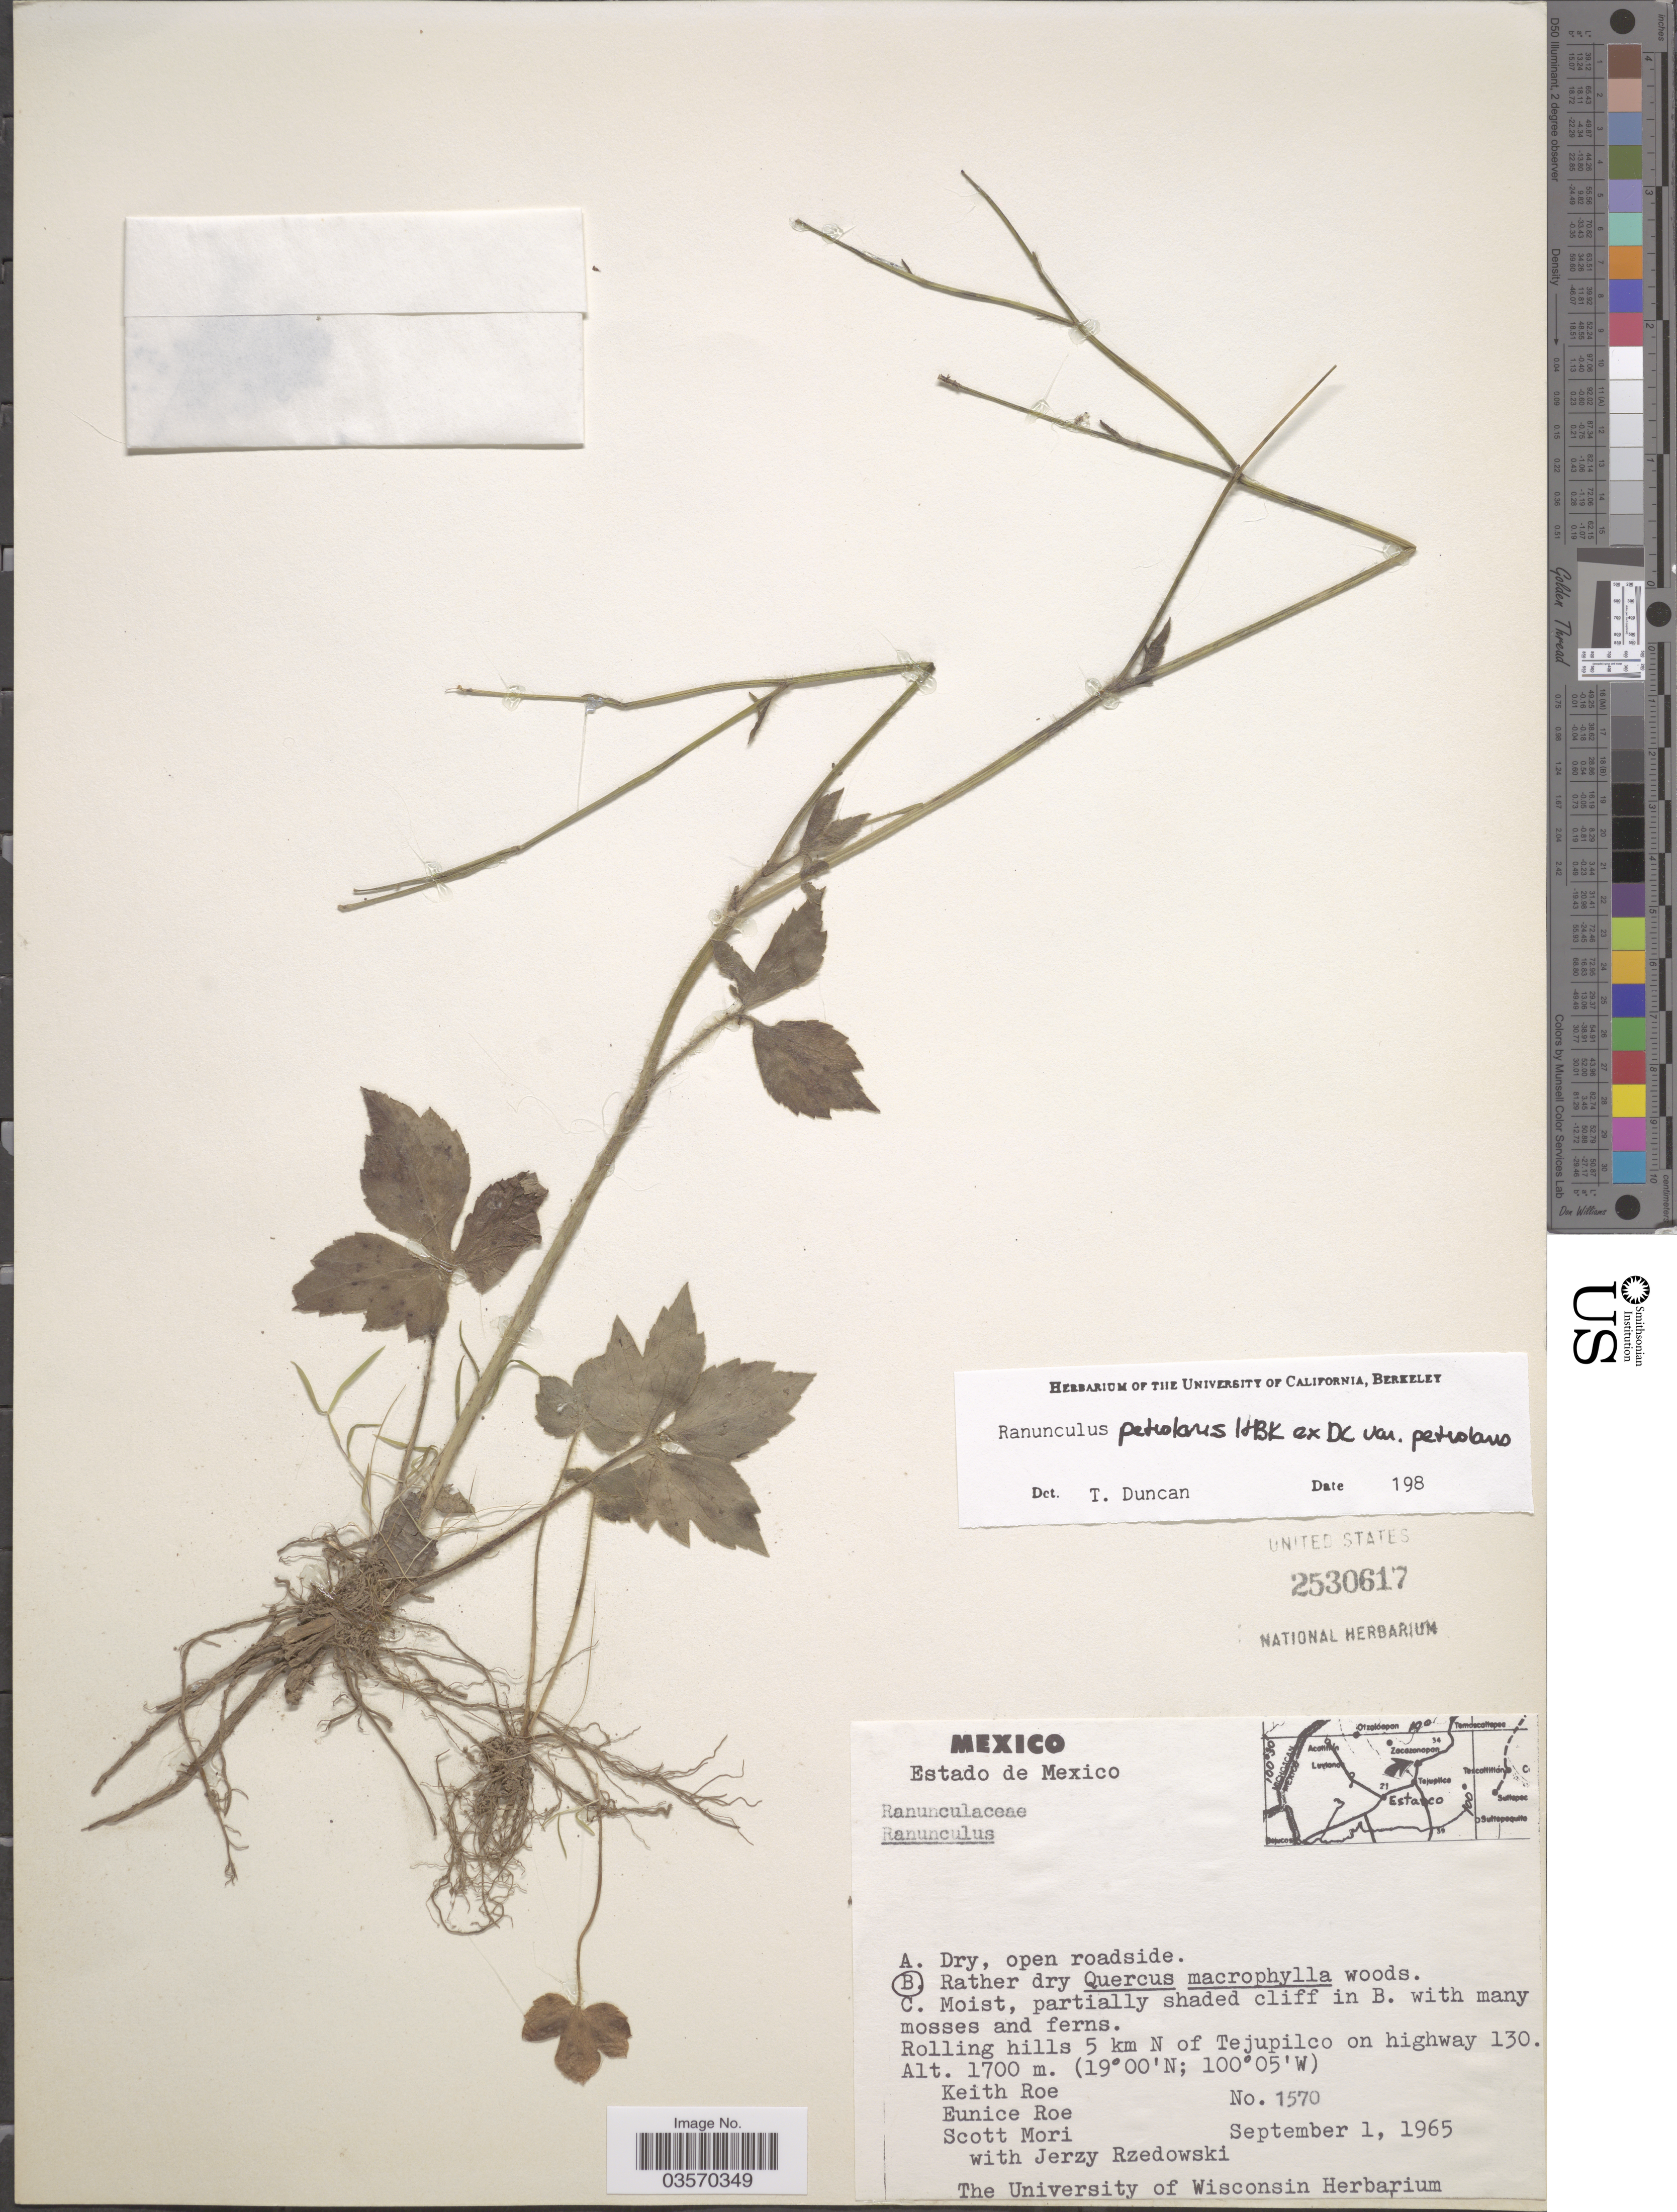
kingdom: Plantae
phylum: Tracheophyta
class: Magnoliopsida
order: Ranunculales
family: Ranunculaceae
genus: Ranunculus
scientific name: Ranunculus petiolaris var. petiolaris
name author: Kunth ex DC.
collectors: K. E. Roe, E. Roe, S. Mori & J. Rzedowski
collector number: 1570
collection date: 1965-09-01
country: Mexico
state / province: México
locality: Rolling hills 5 km N of Tejupilco on highway 130.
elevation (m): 1700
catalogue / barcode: US 2530617